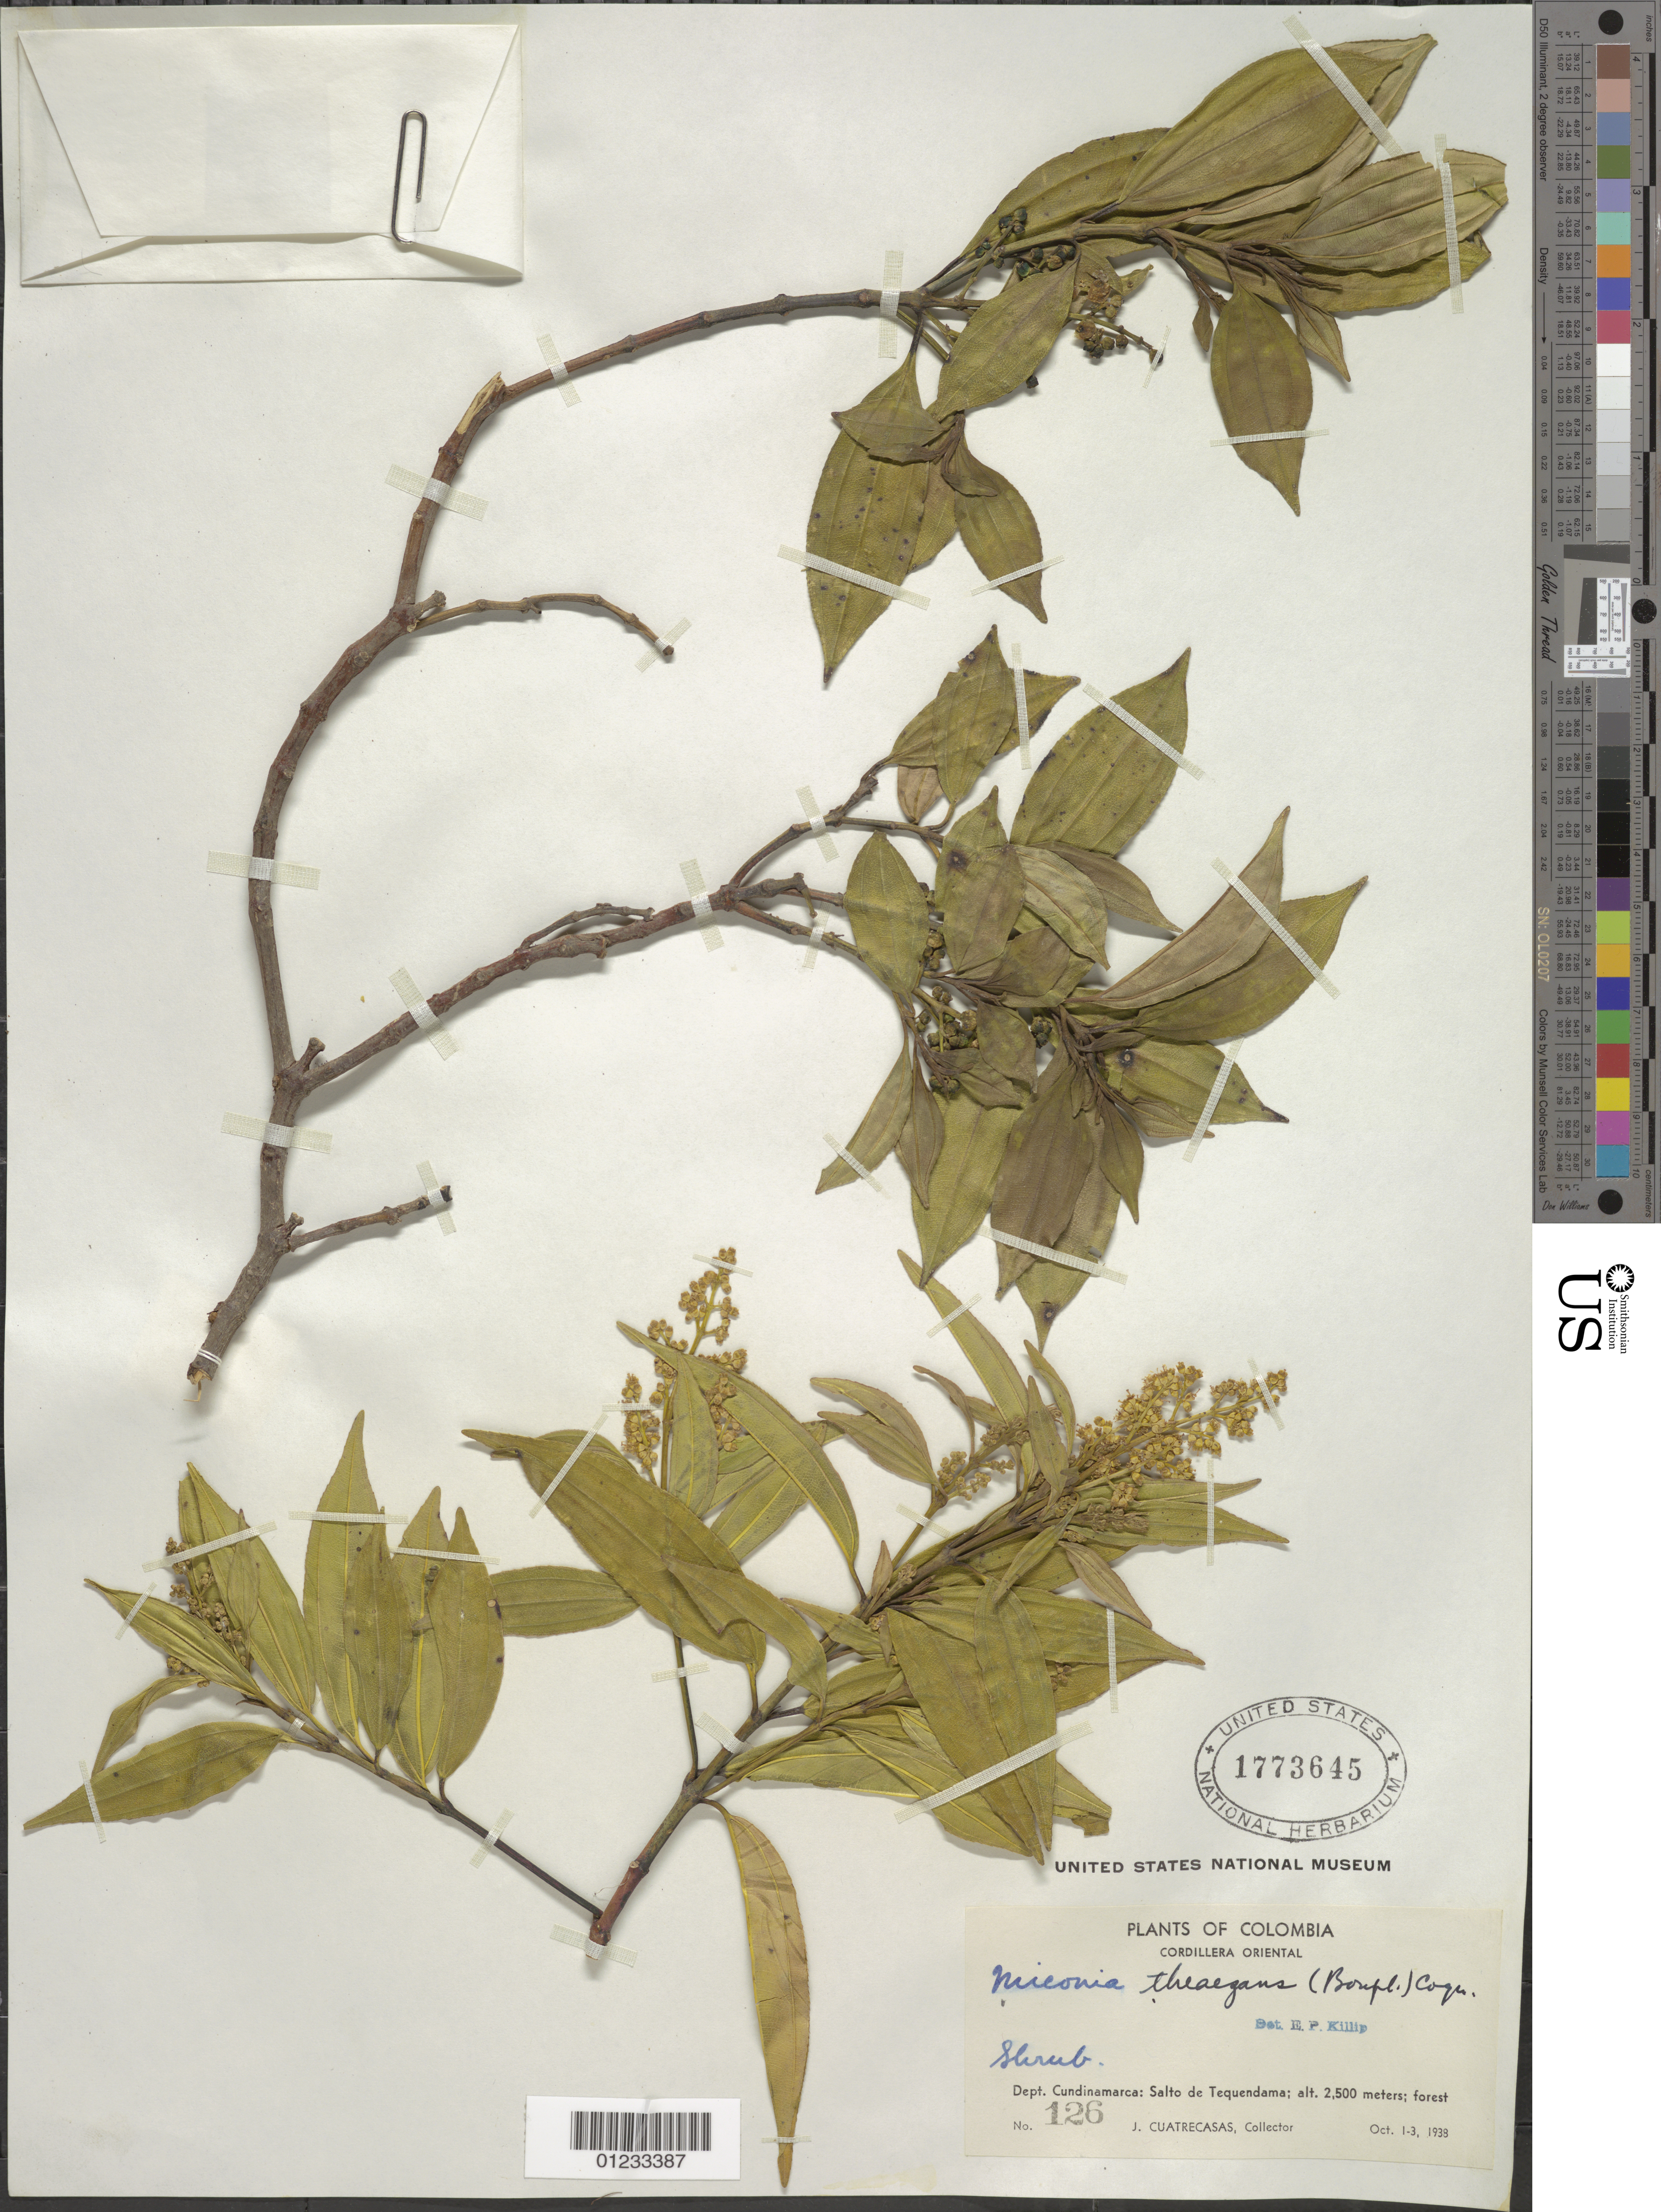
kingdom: Plantae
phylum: Tracheophyta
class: Magnoliopsida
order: Myrtales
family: Melastomataceae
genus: Miconia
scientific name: Miconia theizans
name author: (Bonpl.) Cogn.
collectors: J. Cuatrecasas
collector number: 126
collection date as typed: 01 Oct 1938 to 03 Oct 1938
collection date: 1938-10-01/1938-10-03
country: Colombia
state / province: Cundinamarca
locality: Salto de Tequendama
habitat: forest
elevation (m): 2500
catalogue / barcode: US 1773645